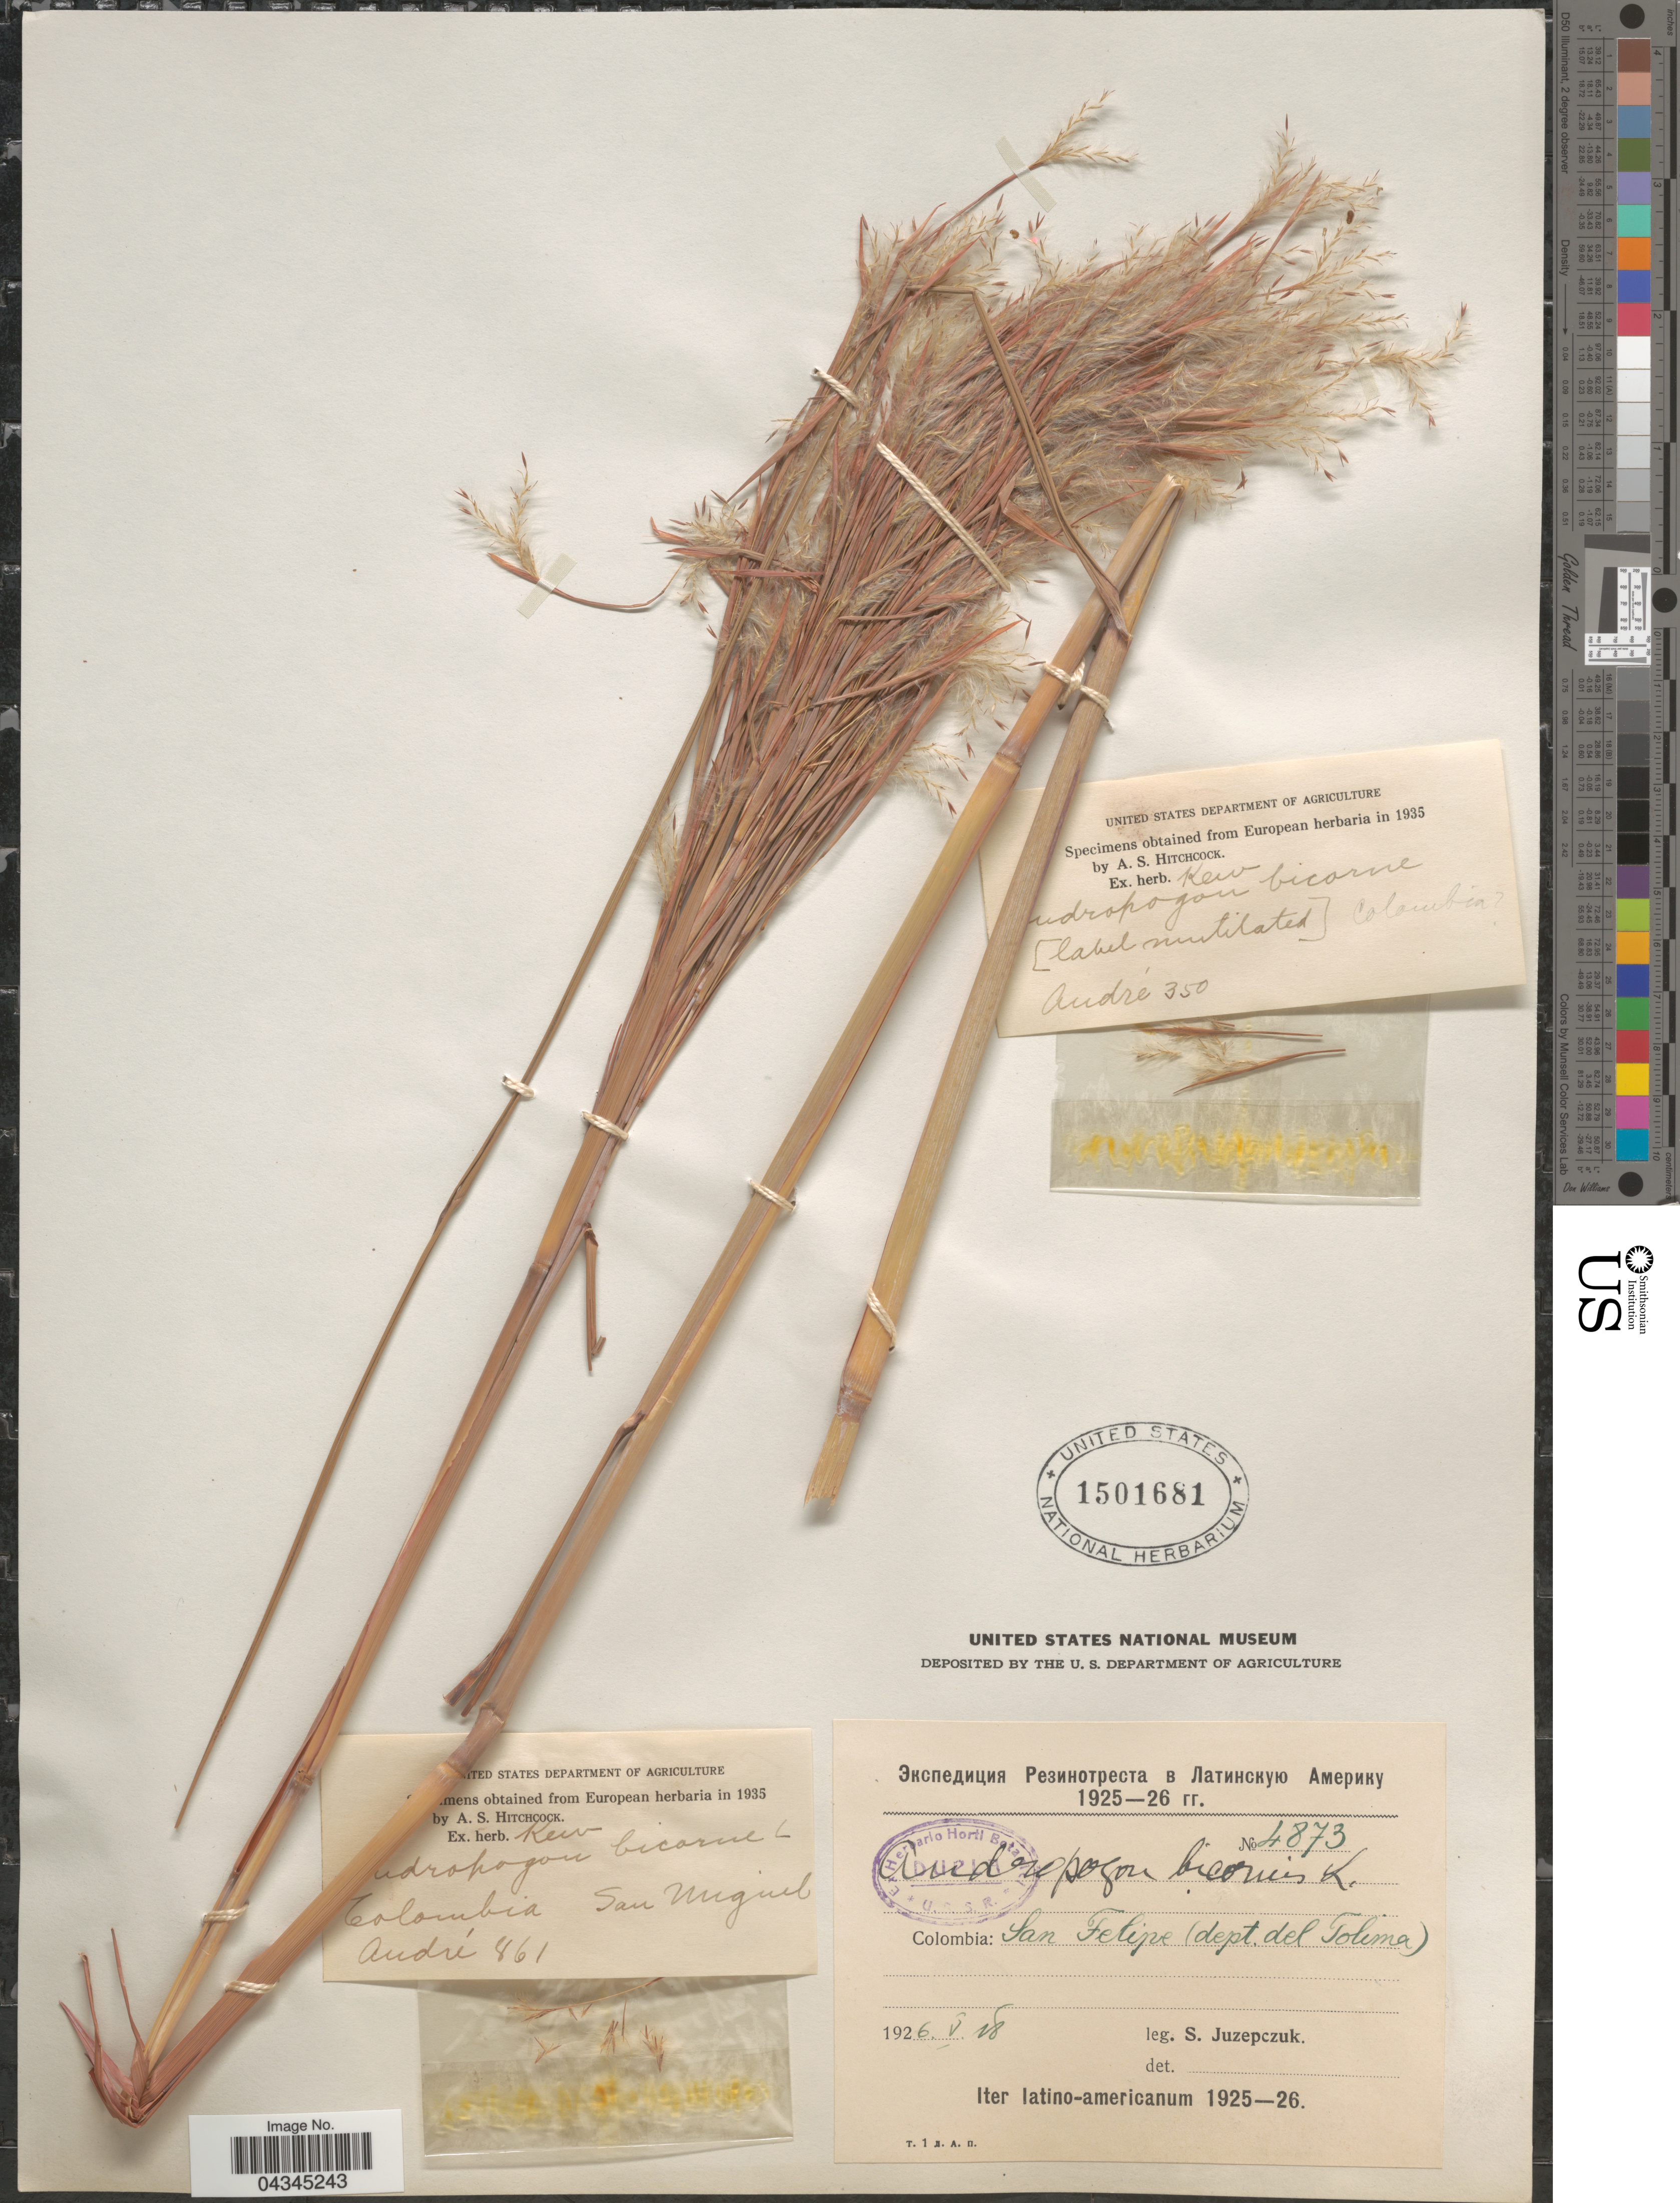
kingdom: Plantae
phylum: Tracheophyta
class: Liliopsida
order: Poales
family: Poaceae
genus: Andropogon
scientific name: Andropogon bicornis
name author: L.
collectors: André, --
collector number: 861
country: Colombia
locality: San Miguel.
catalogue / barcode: US 1501681-3